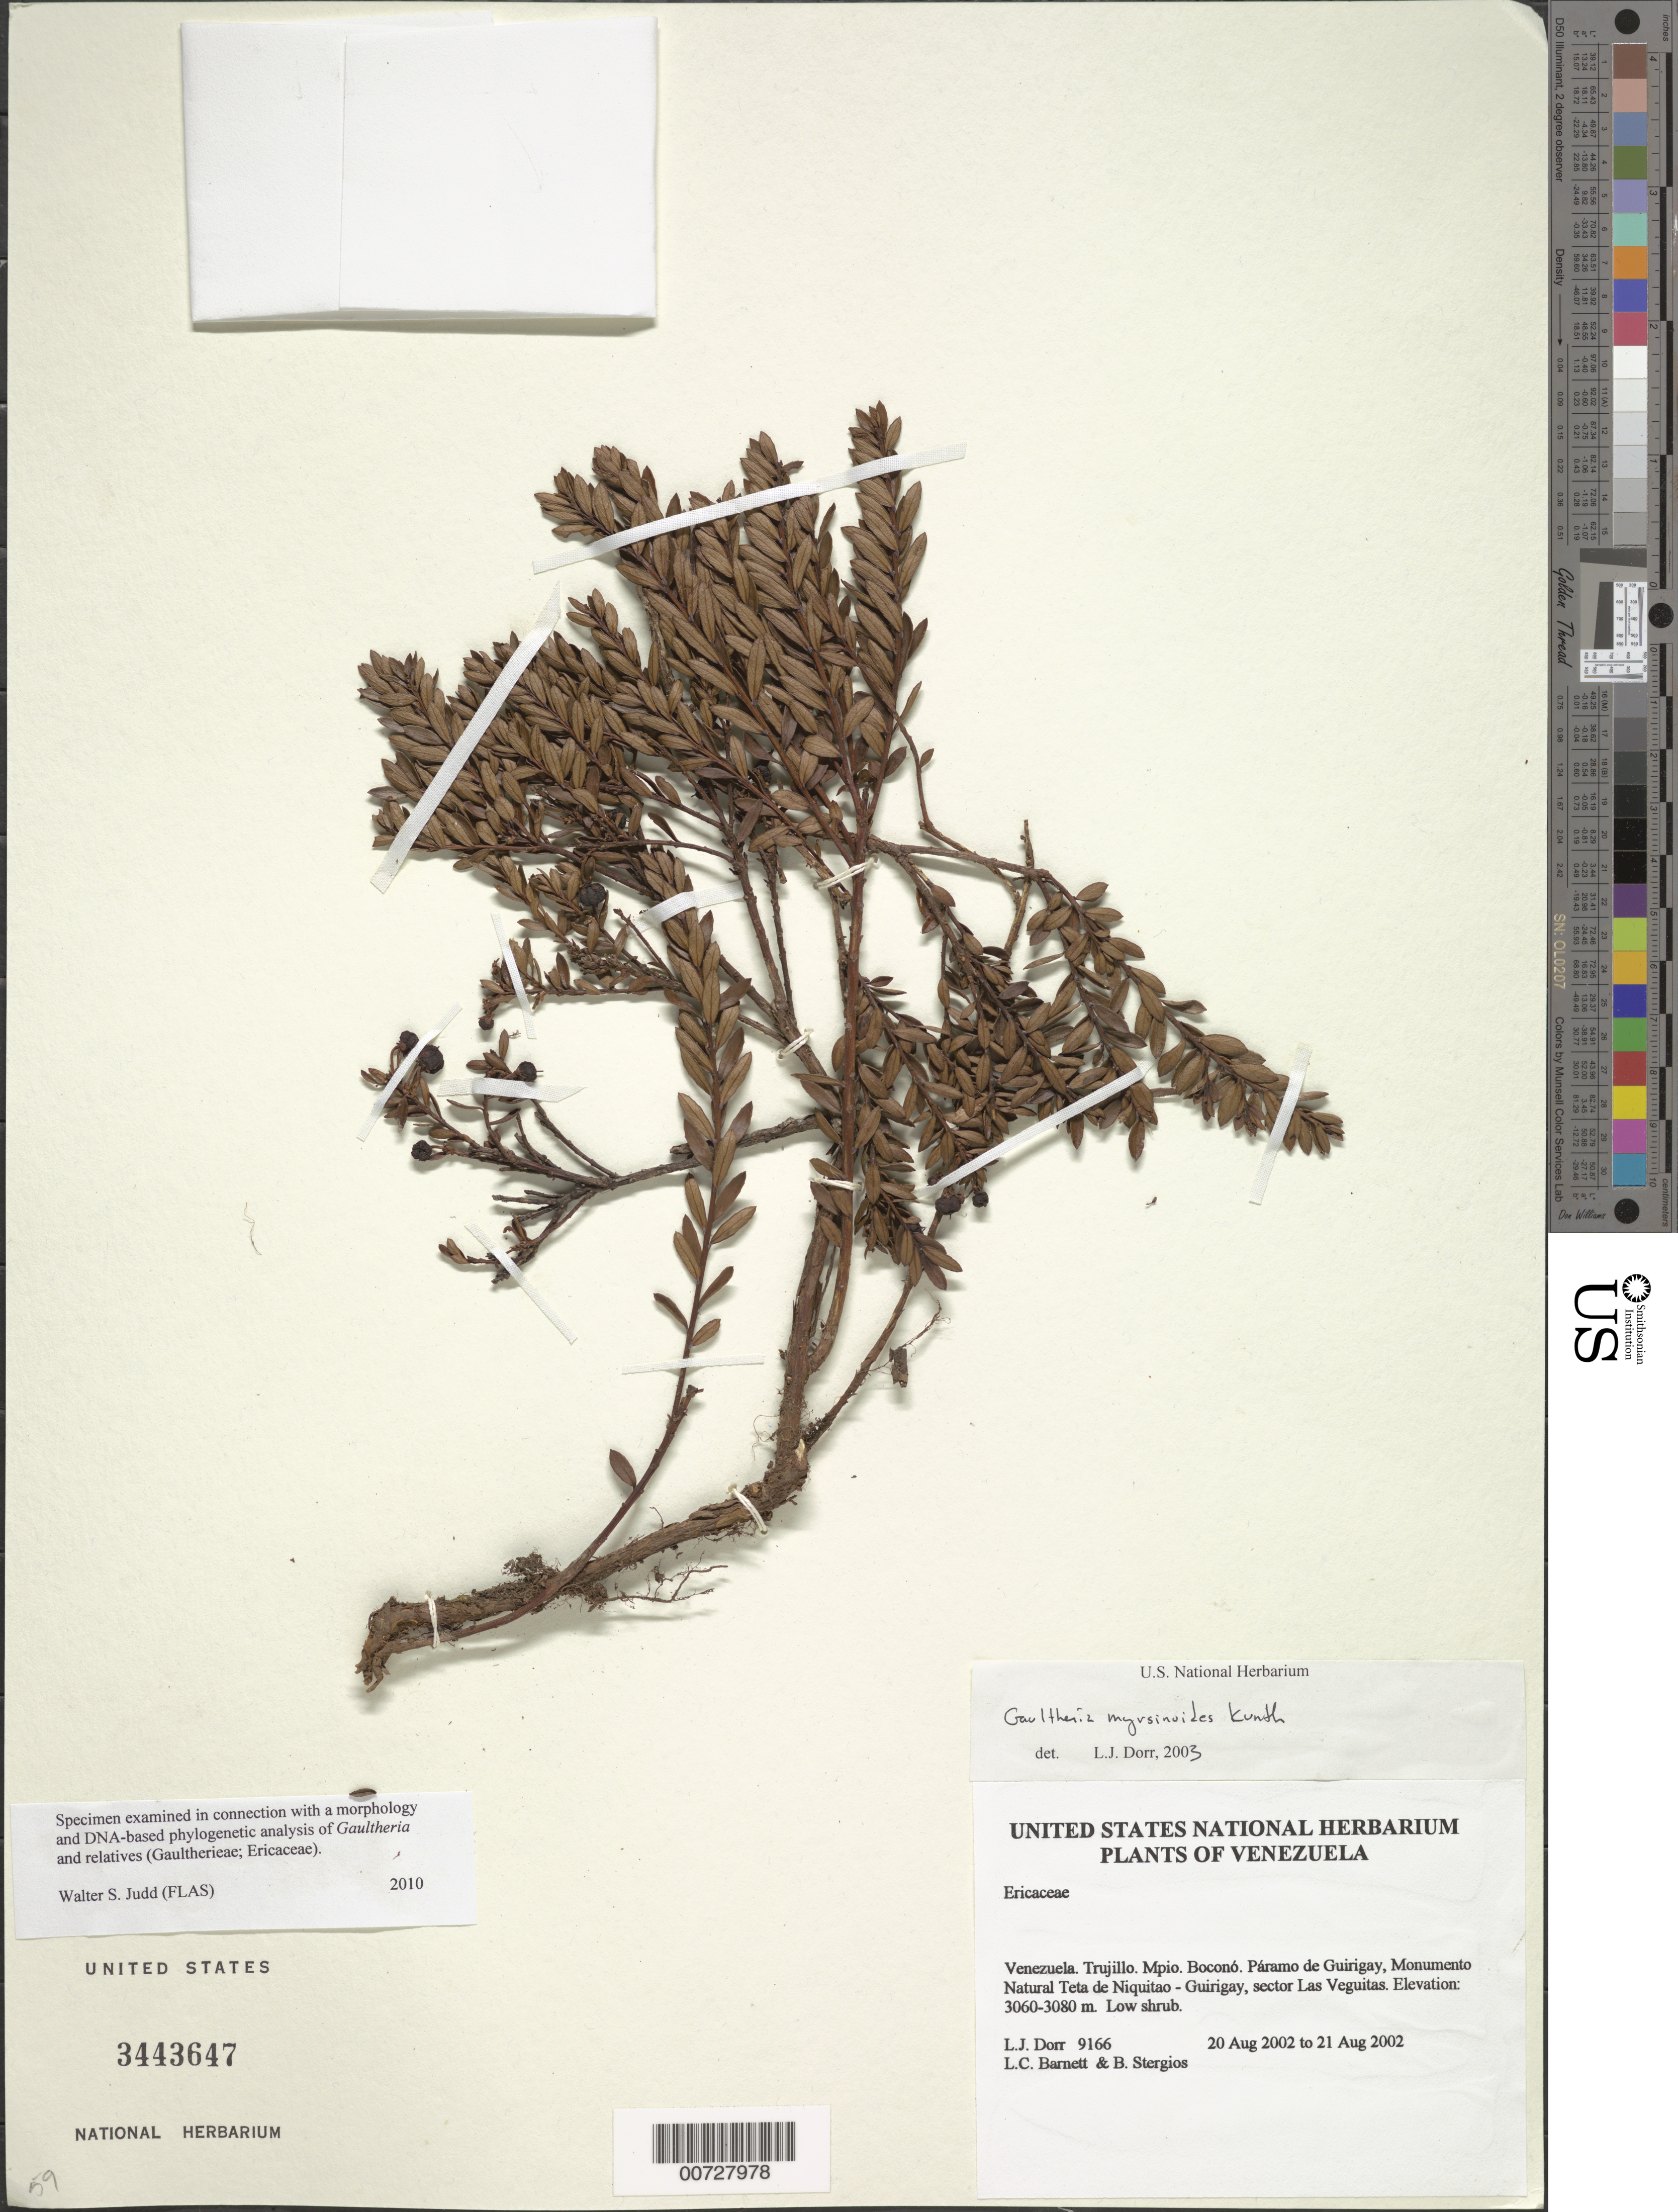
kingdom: Plantae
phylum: Tracheophyta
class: Magnoliopsida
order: Ericales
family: Ericaceae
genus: Gaultheria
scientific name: Gaultheria myrsinoides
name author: Kunth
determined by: Dorr, L. J., (BOT), Smithsonian Institution - National Museum of Natural History (UNITED STATES)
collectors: L. J. Dorr, L. C. Barnett & B. G. Stergios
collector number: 9166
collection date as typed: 20 Aug 2002 to 21 Aug 2002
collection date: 2002-08-20/2002-08-21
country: Venezuela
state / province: Trujillo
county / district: Boconó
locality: Páramo de Guirigay, Monumento Natural Teta de Niquitao - Guirigay, sector Las Veguitas.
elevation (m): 3060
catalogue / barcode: US 3443647